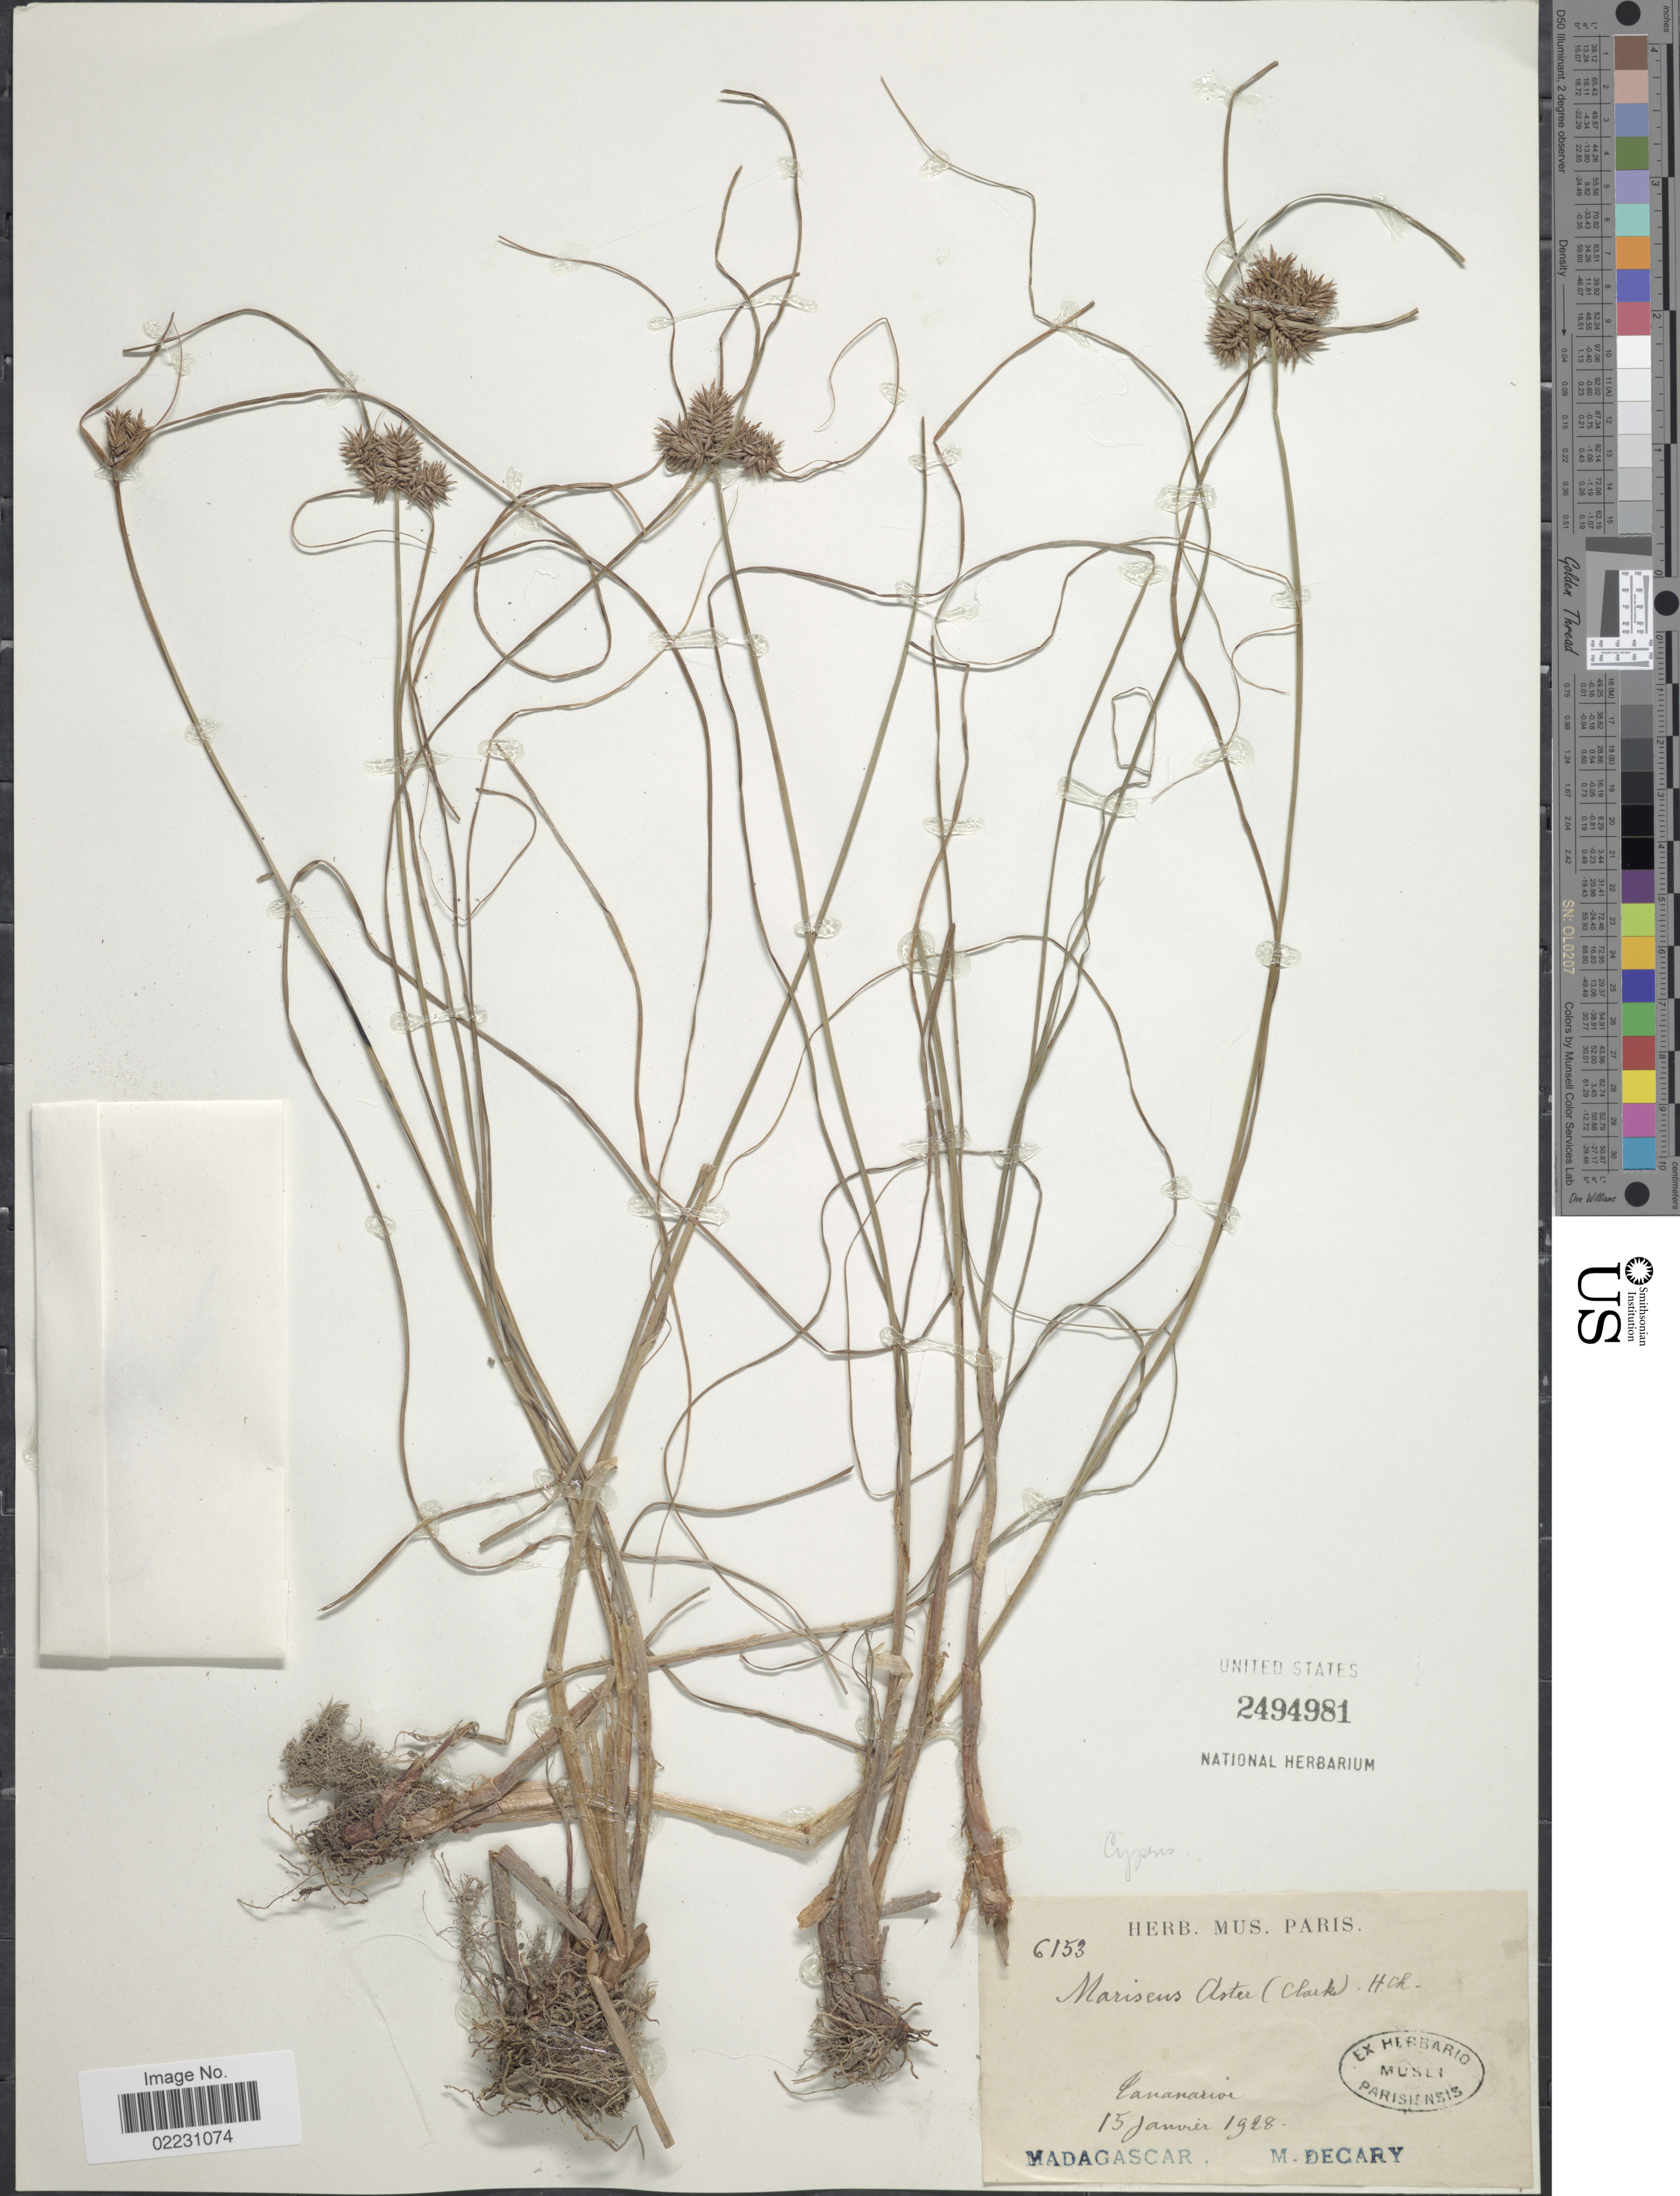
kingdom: Plantae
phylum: Tracheophyta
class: Liliopsida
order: Poales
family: Cyperaceae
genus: Cyperus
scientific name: Cyperus aster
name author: (C.B. Clarke ex Cherm.) Kük.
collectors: R. Decary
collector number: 6153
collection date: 1928-01-15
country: Madagascar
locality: Tananarive, Madagascar.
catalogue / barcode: US 2494981